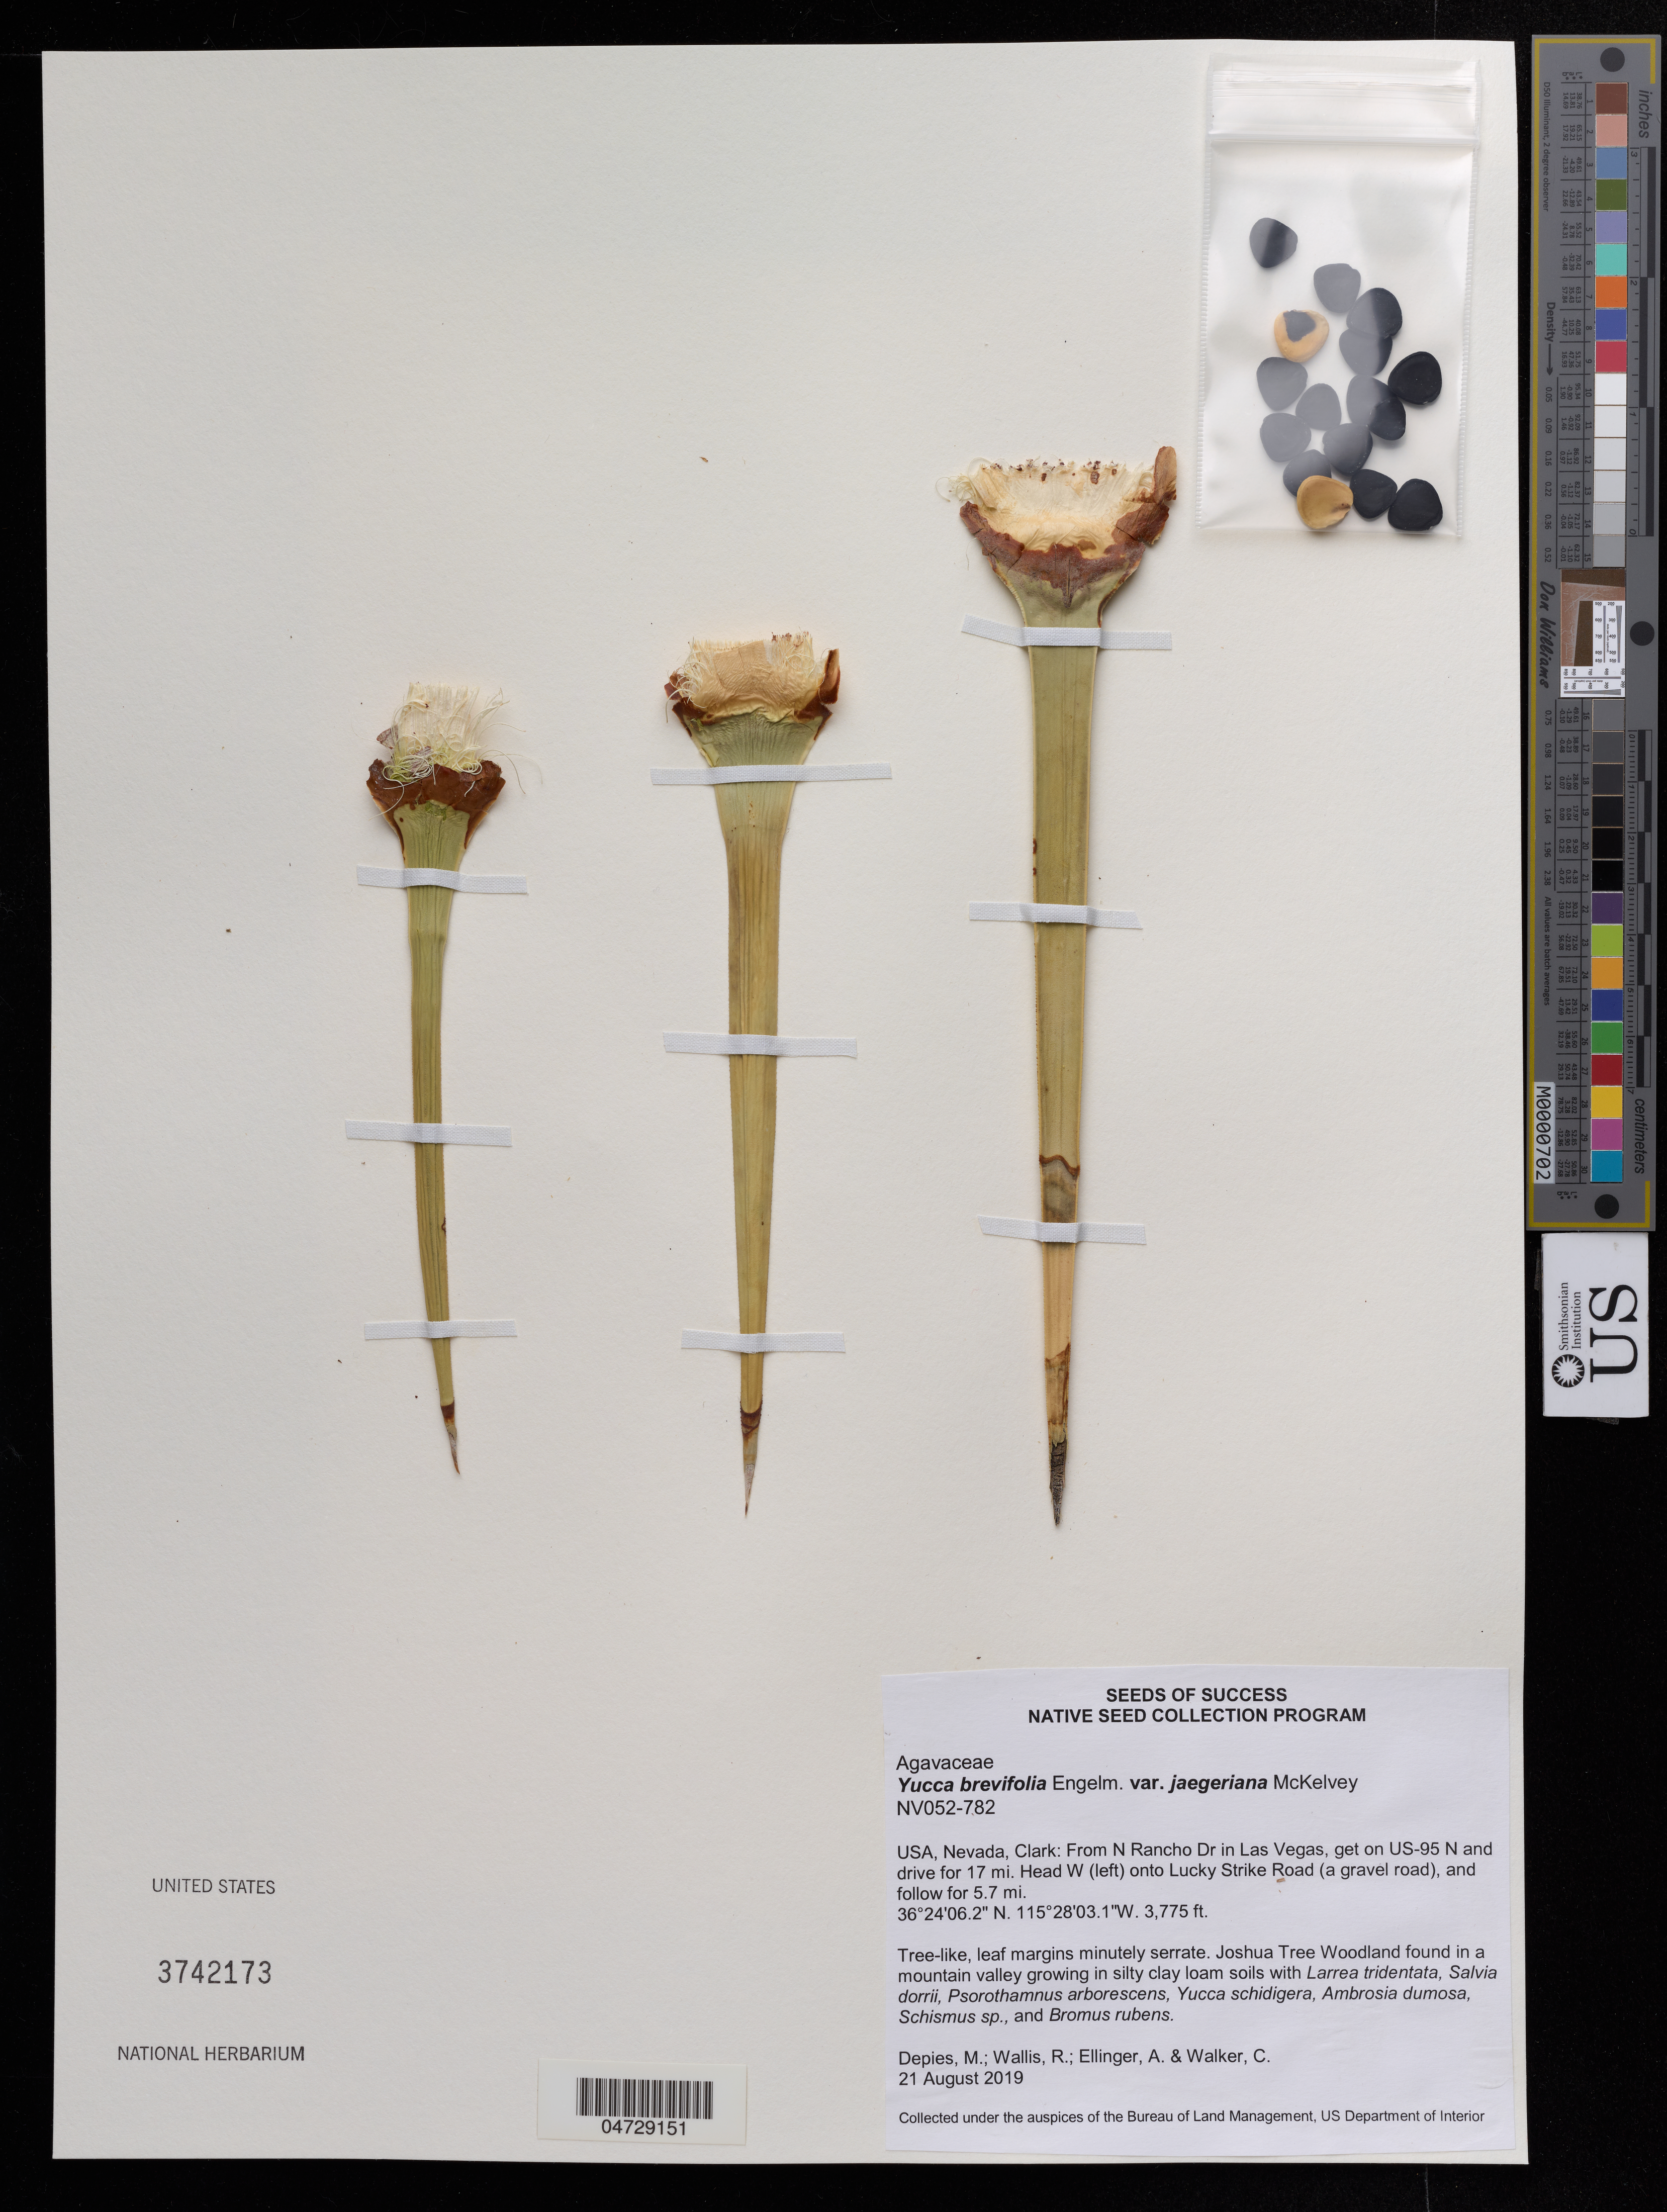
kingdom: Plantae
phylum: Tracheophyta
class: Liliopsida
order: Asparagales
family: Asparagaceae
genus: Yucca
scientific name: Yucca brevifolia var. jaegeriana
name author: McKelvey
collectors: M. Depies, R. Wallis, A. Ellinger & C. Walker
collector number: NV052-782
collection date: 2019-08-21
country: United States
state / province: Nevada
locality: From N Rancho Dr in Las Vegas.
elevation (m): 1151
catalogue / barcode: US 3742173